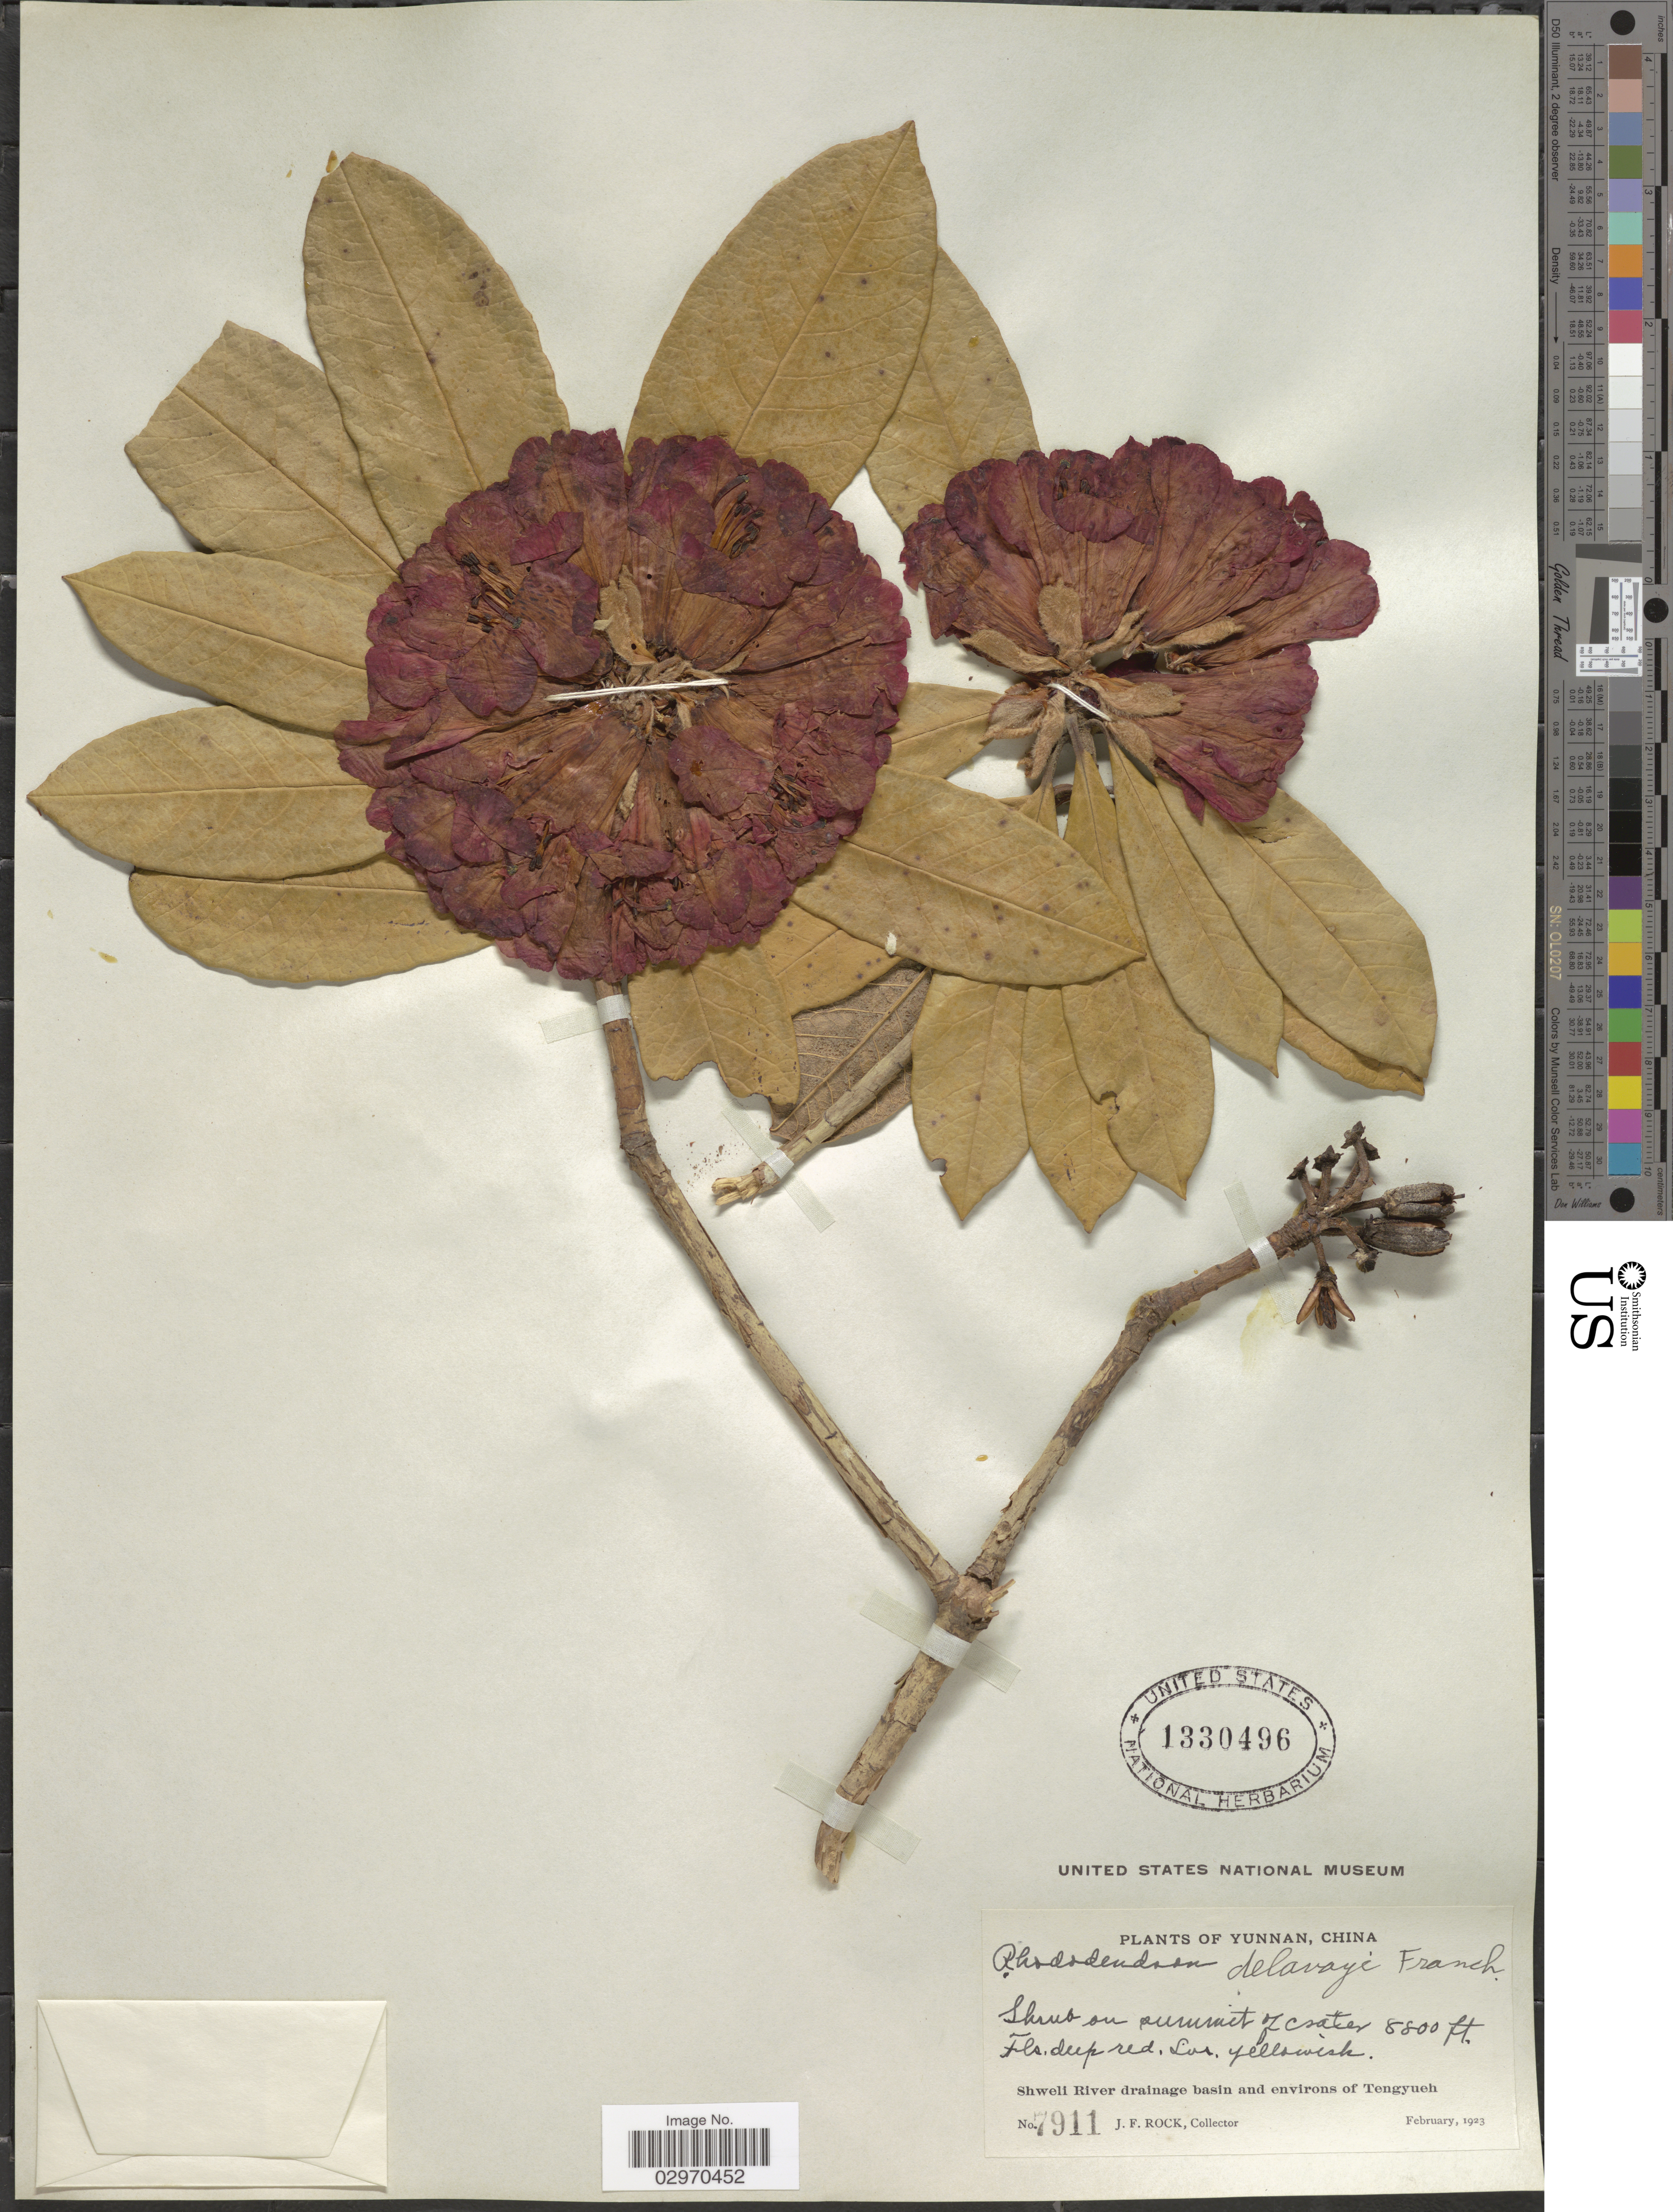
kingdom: Plantae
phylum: Tracheophyta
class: Magnoliopsida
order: Ericales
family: Ericaceae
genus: Rhododendron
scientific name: Rhododendron delavayi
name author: Franch.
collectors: J. Rock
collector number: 7911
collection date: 1923-02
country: China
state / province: Yunnan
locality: Shweli River drainage basin and environs of Tengyueh.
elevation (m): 2682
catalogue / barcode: US 1330496